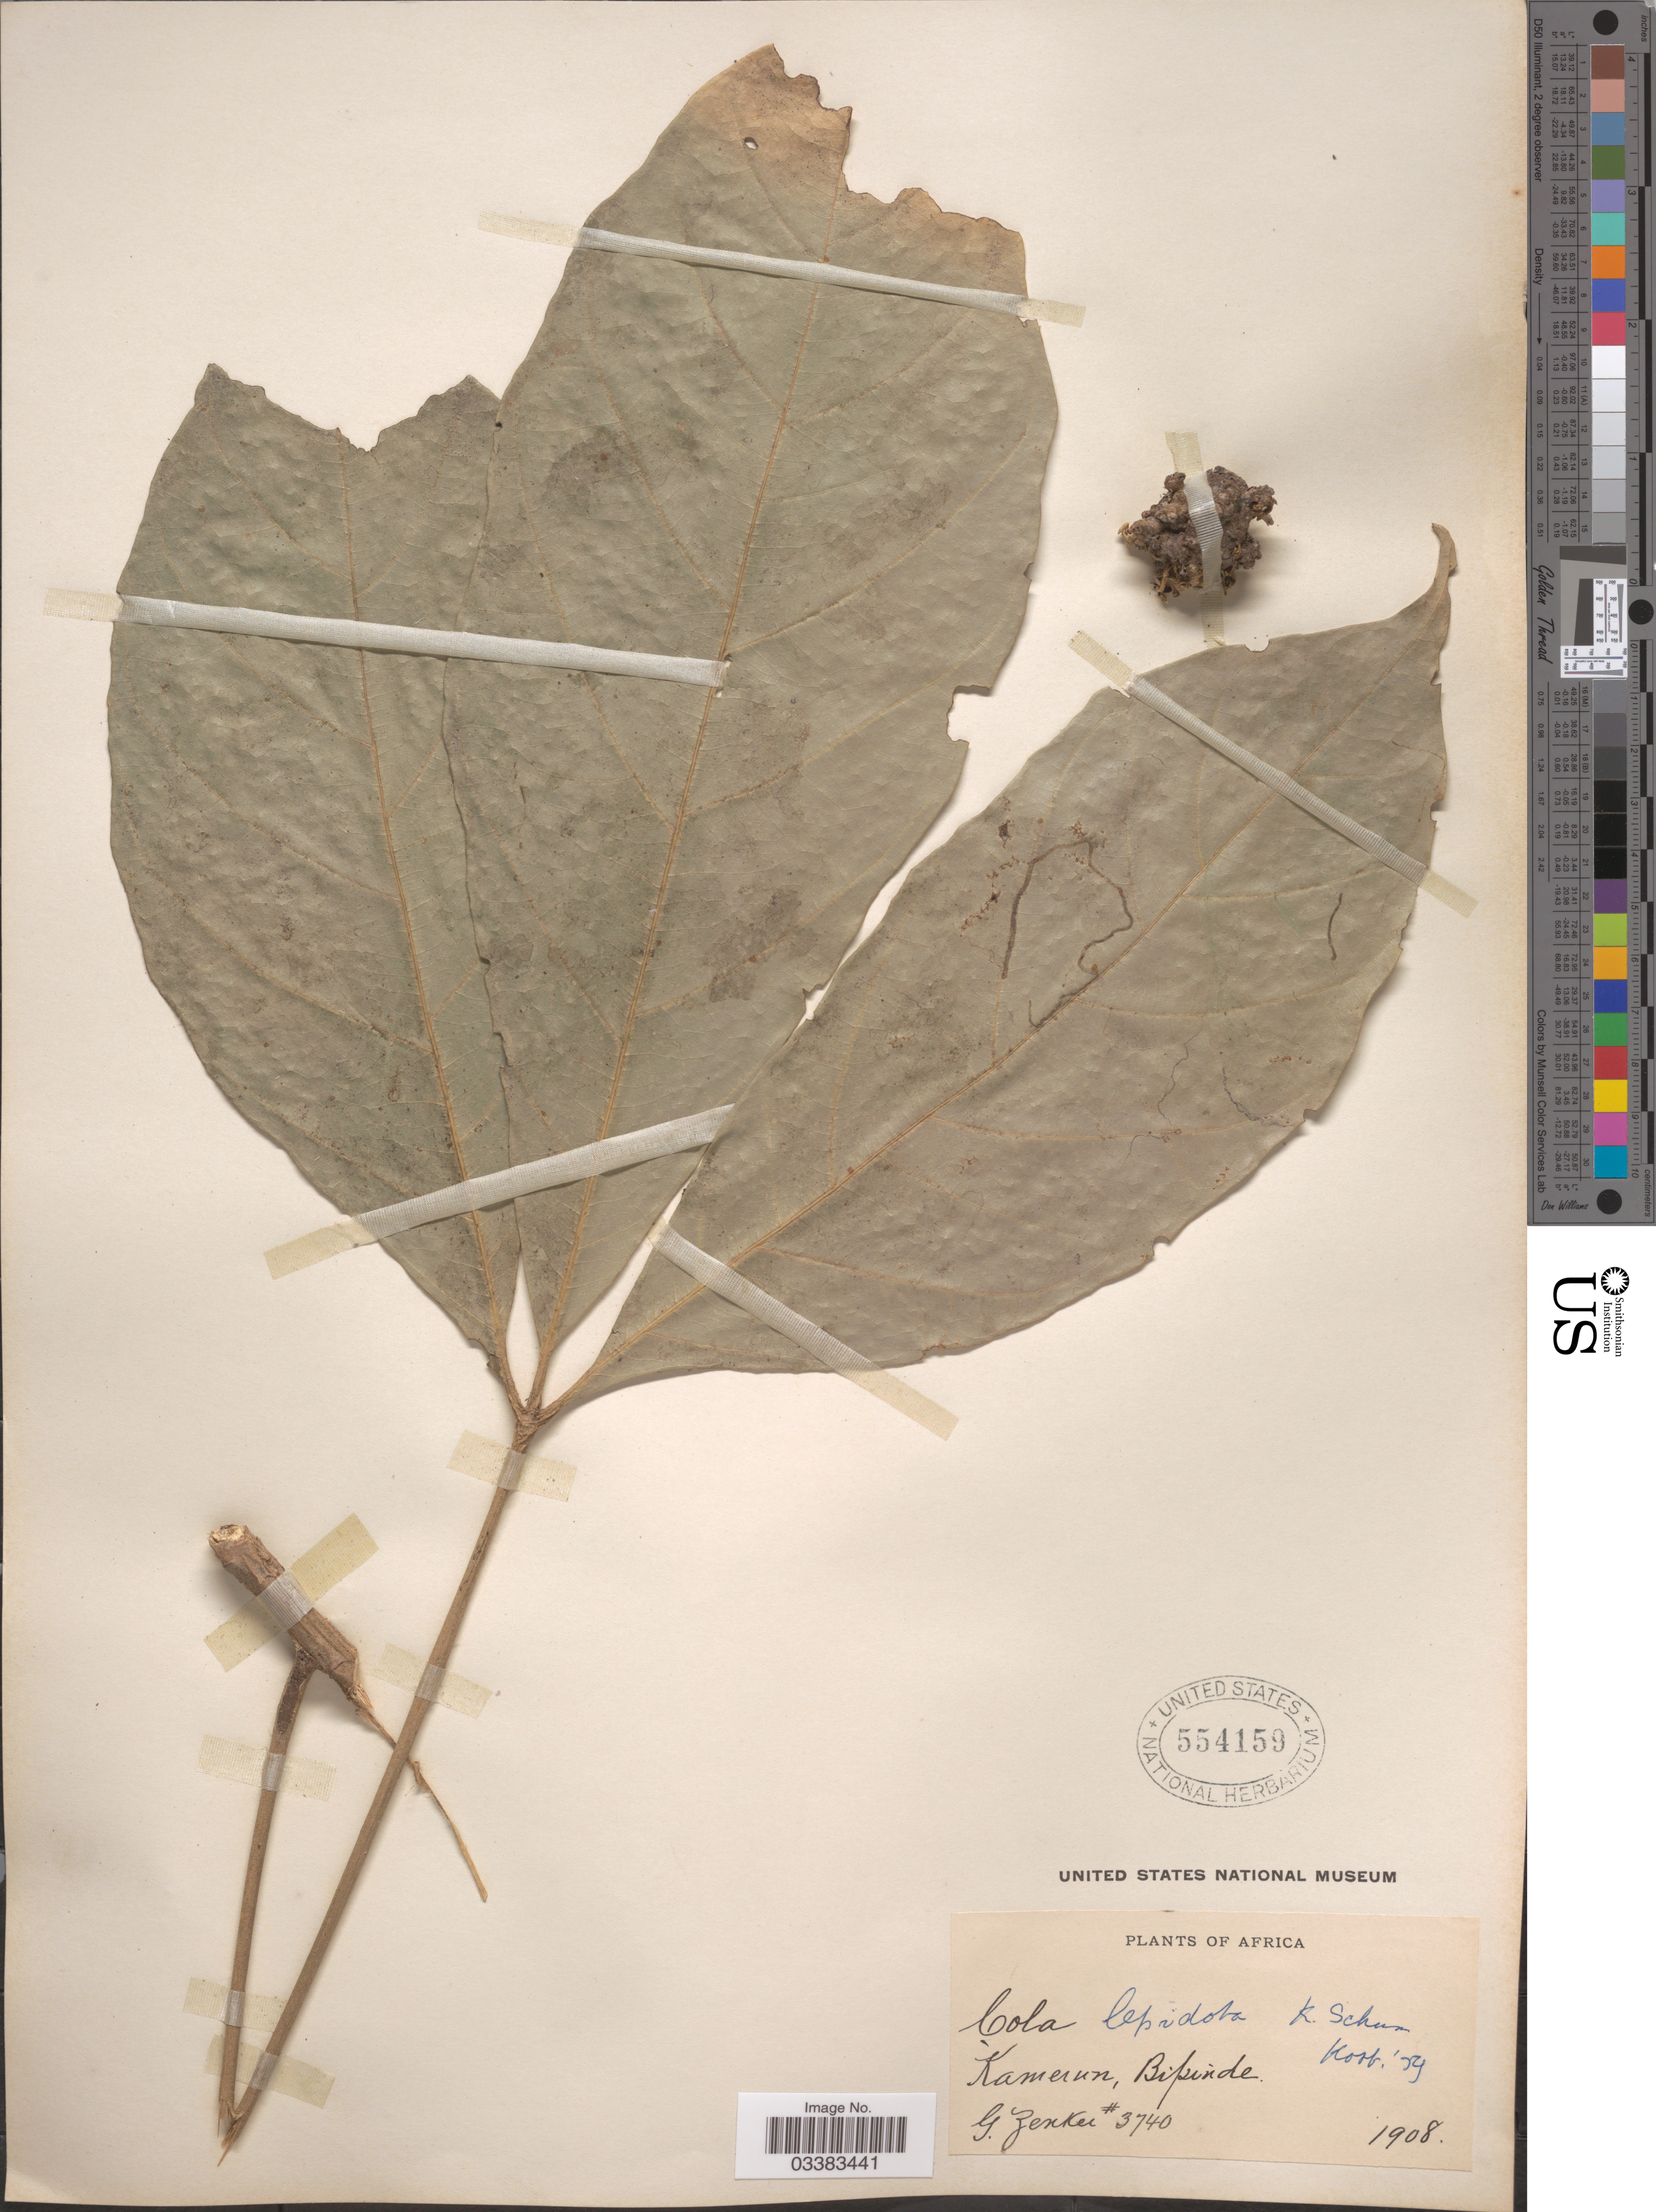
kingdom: Plantae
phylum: Tracheophyta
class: Magnoliopsida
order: Malvales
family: Malvaceae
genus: Cola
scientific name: Cola lepidota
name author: K. Schum.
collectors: G. A. Zenker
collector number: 3740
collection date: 1908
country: Cameroon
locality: Kamerun. Bipinde.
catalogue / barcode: US 554159